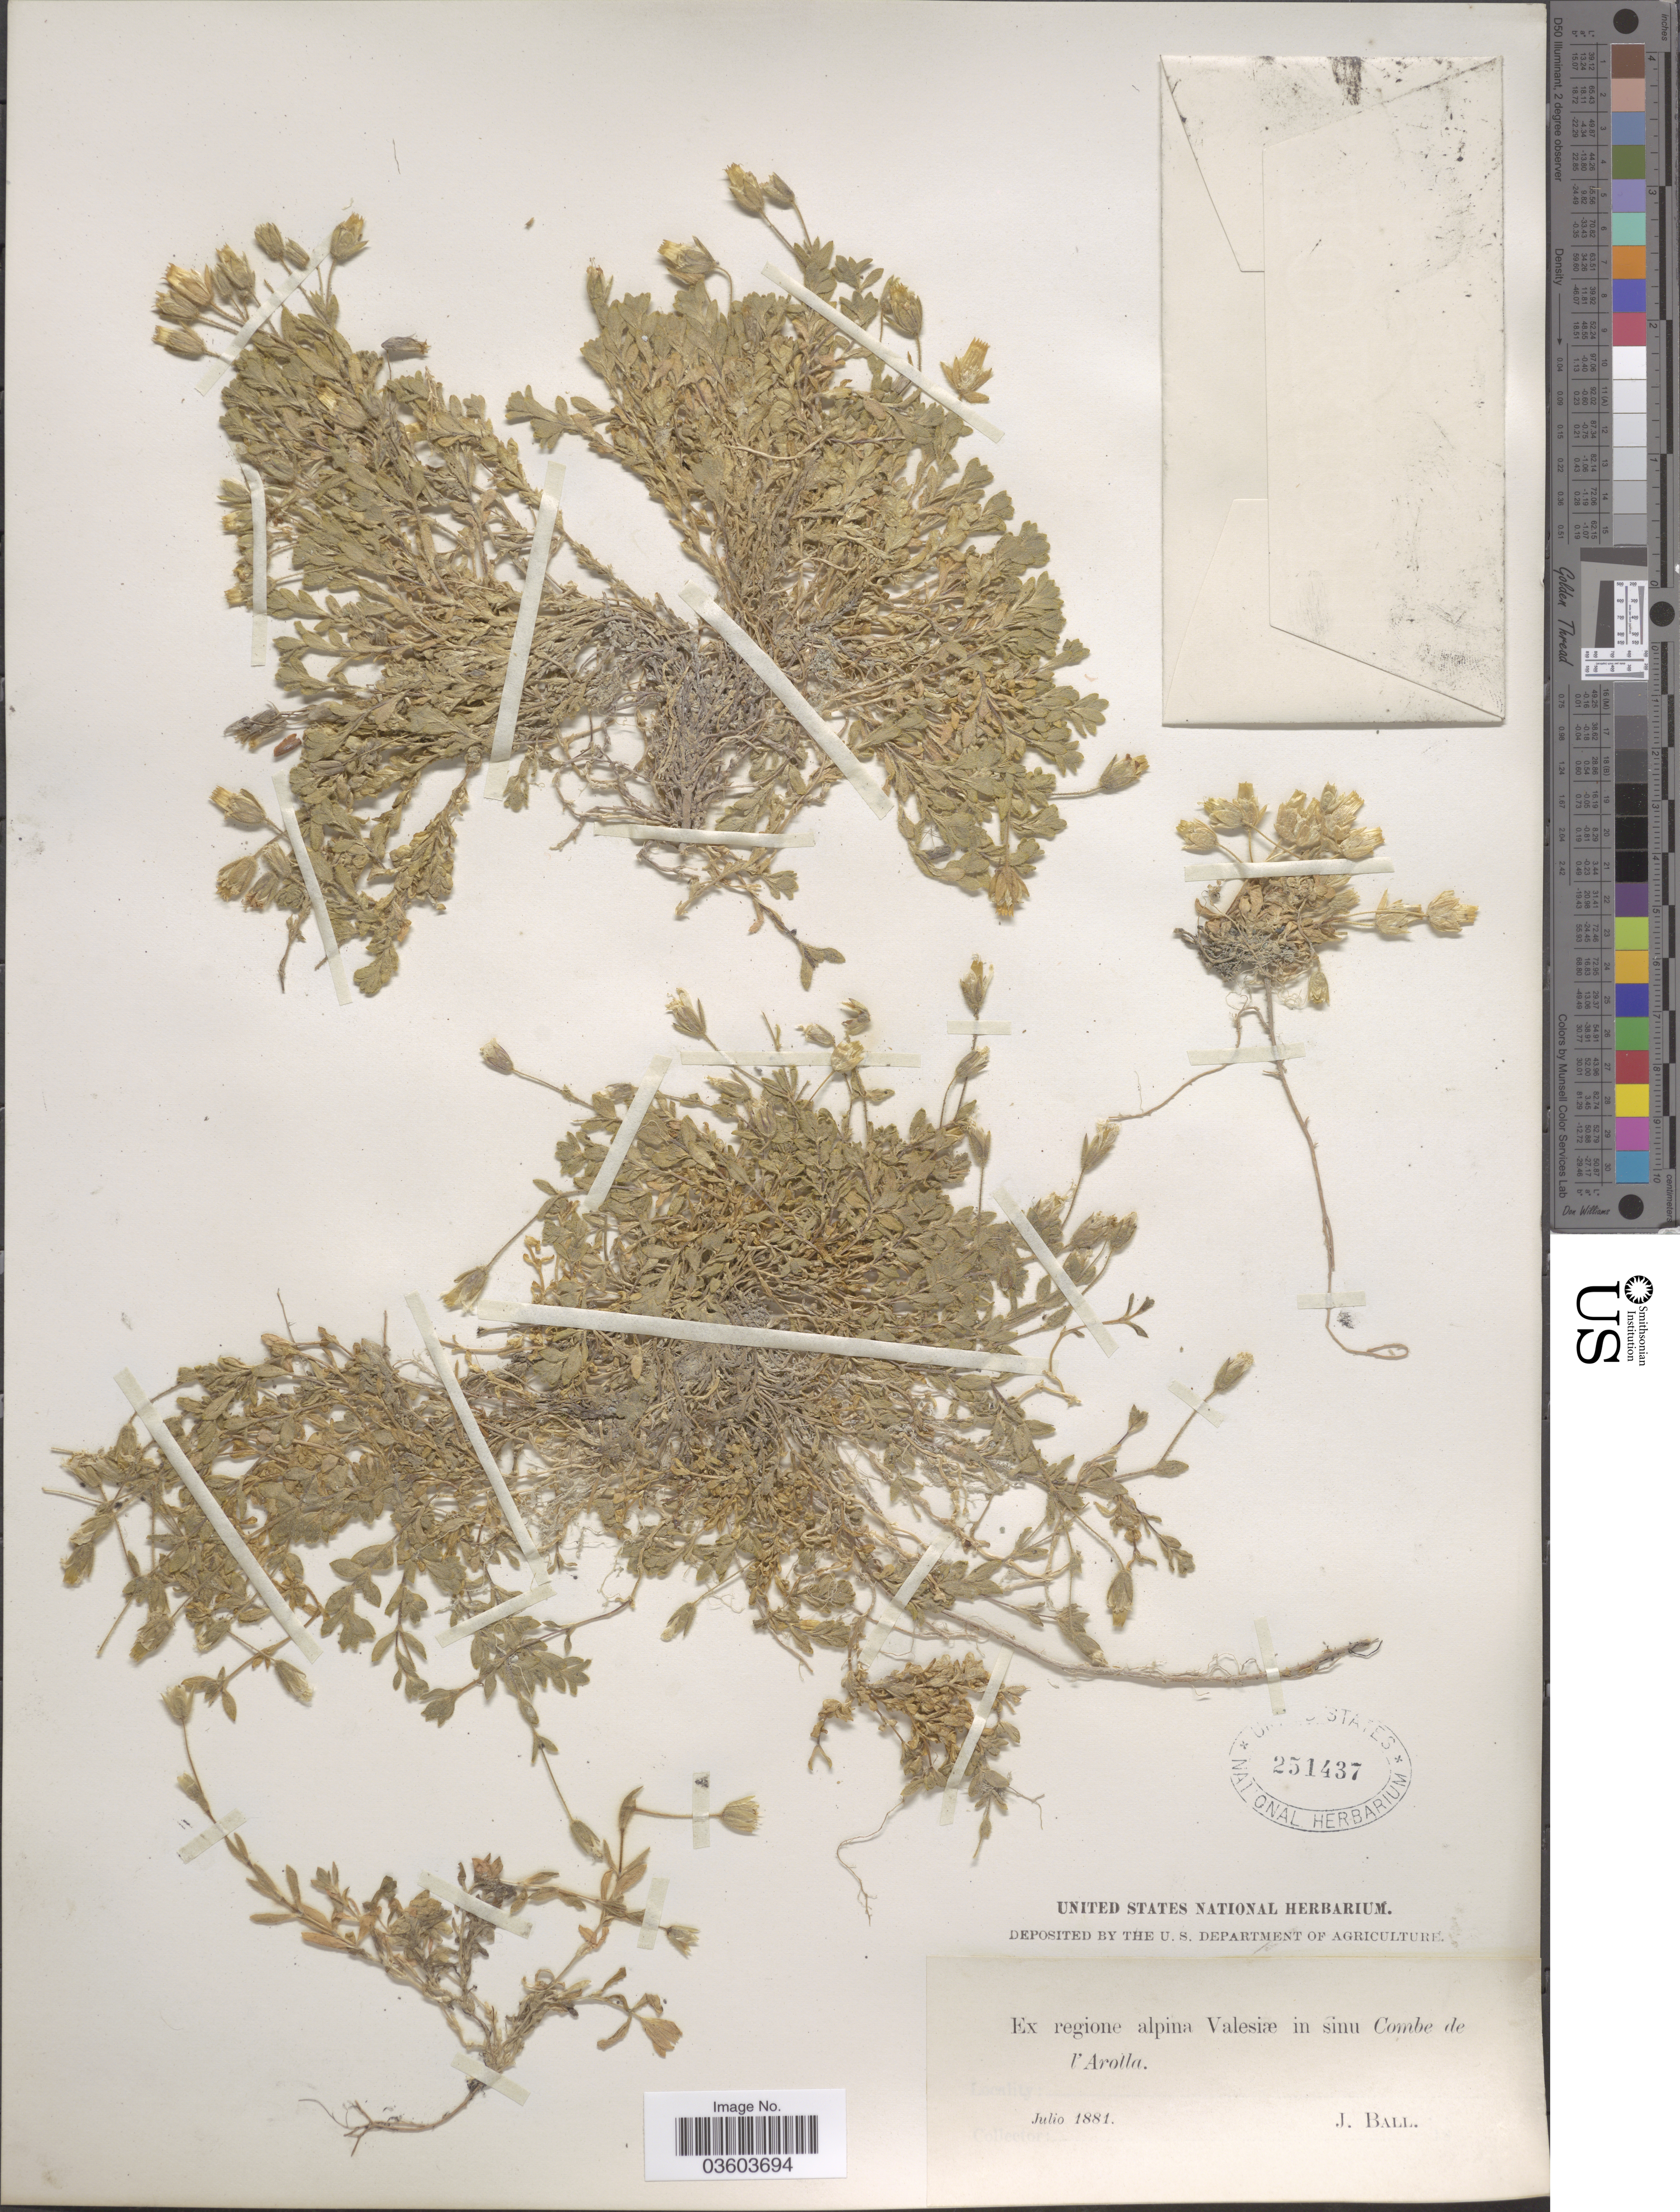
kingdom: Plantae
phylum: Tracheophyta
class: Magnoliopsida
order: Caryophyllales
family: Caryophyllaceae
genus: Cerastium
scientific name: Cerastium sp.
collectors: J. Ball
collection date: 1881-07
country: Switzerland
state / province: Valais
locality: Ex regione alpina Valesiæ in sinu Combe de l'Arolla.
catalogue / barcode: US 251437